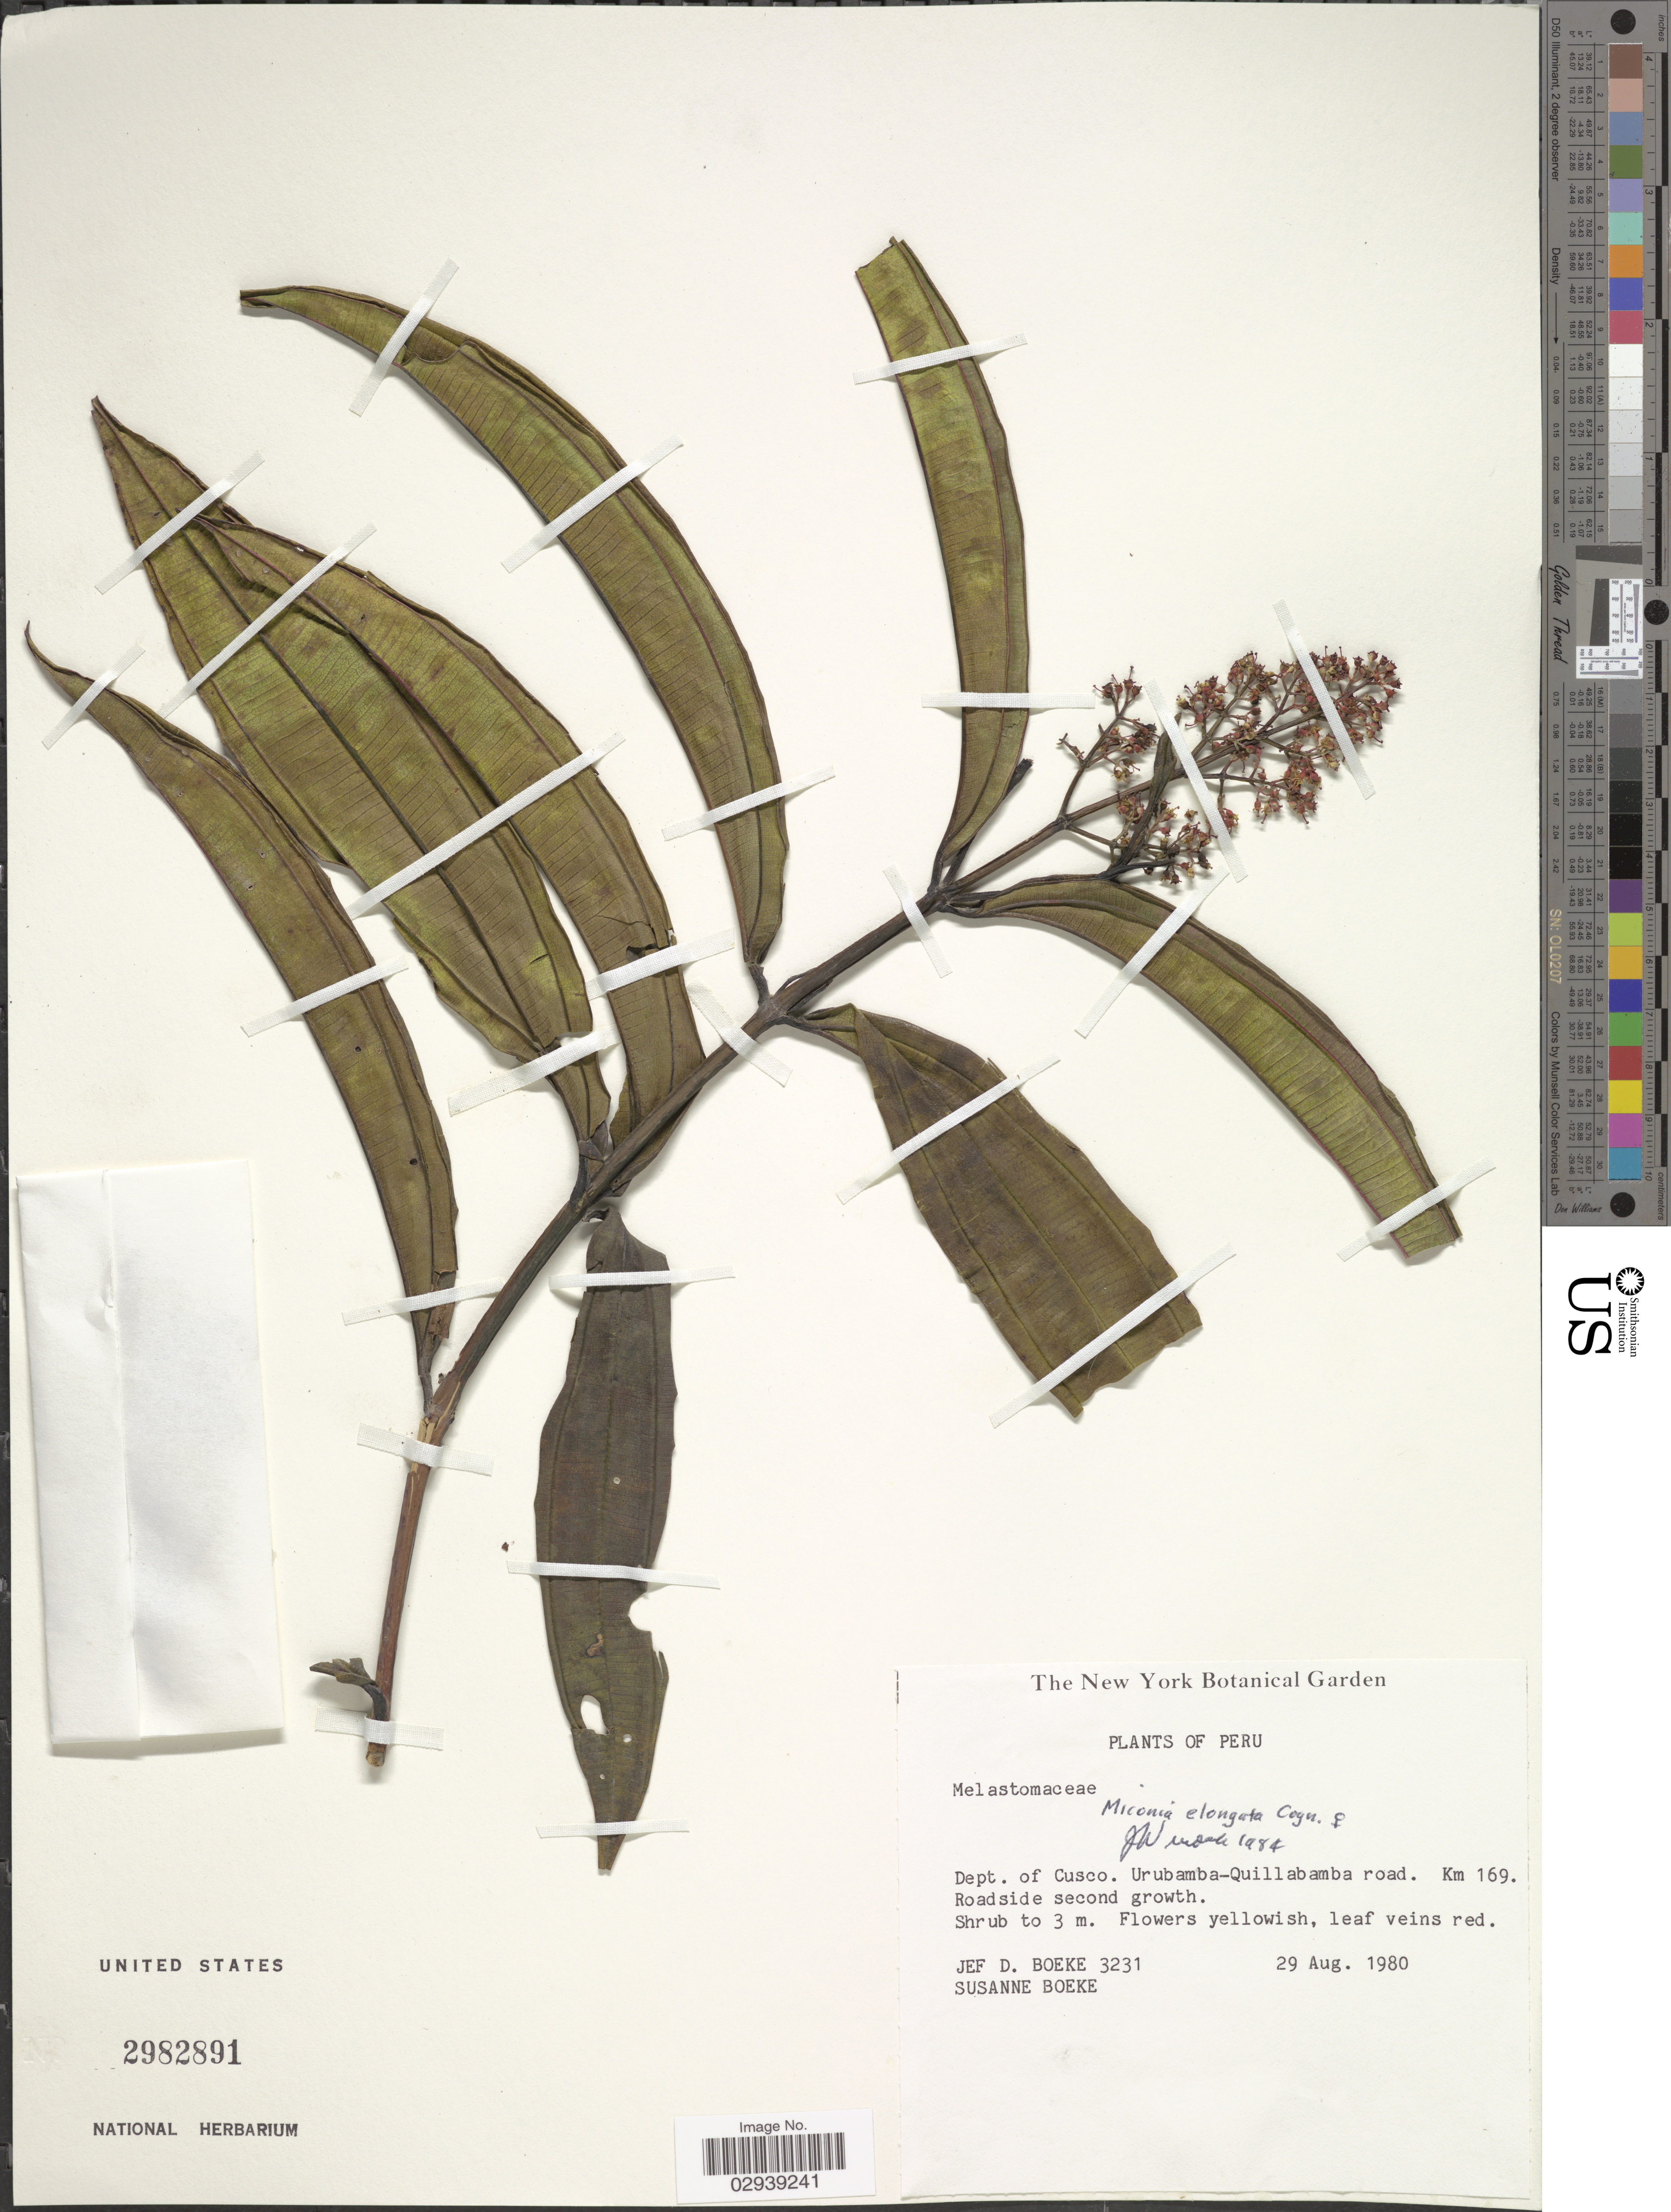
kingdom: Plantae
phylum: Tracheophyta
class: Magnoliopsida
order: Myrtales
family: Melastomataceae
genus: Miconia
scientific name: Miconia elongata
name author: Cogn.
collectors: J. Boeke & S. Boeke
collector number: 3231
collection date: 1980-08-29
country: Peru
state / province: Cusco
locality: Dept. of Cusco. Urubamba-Quillabamba road. Km 169.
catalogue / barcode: US 2982891